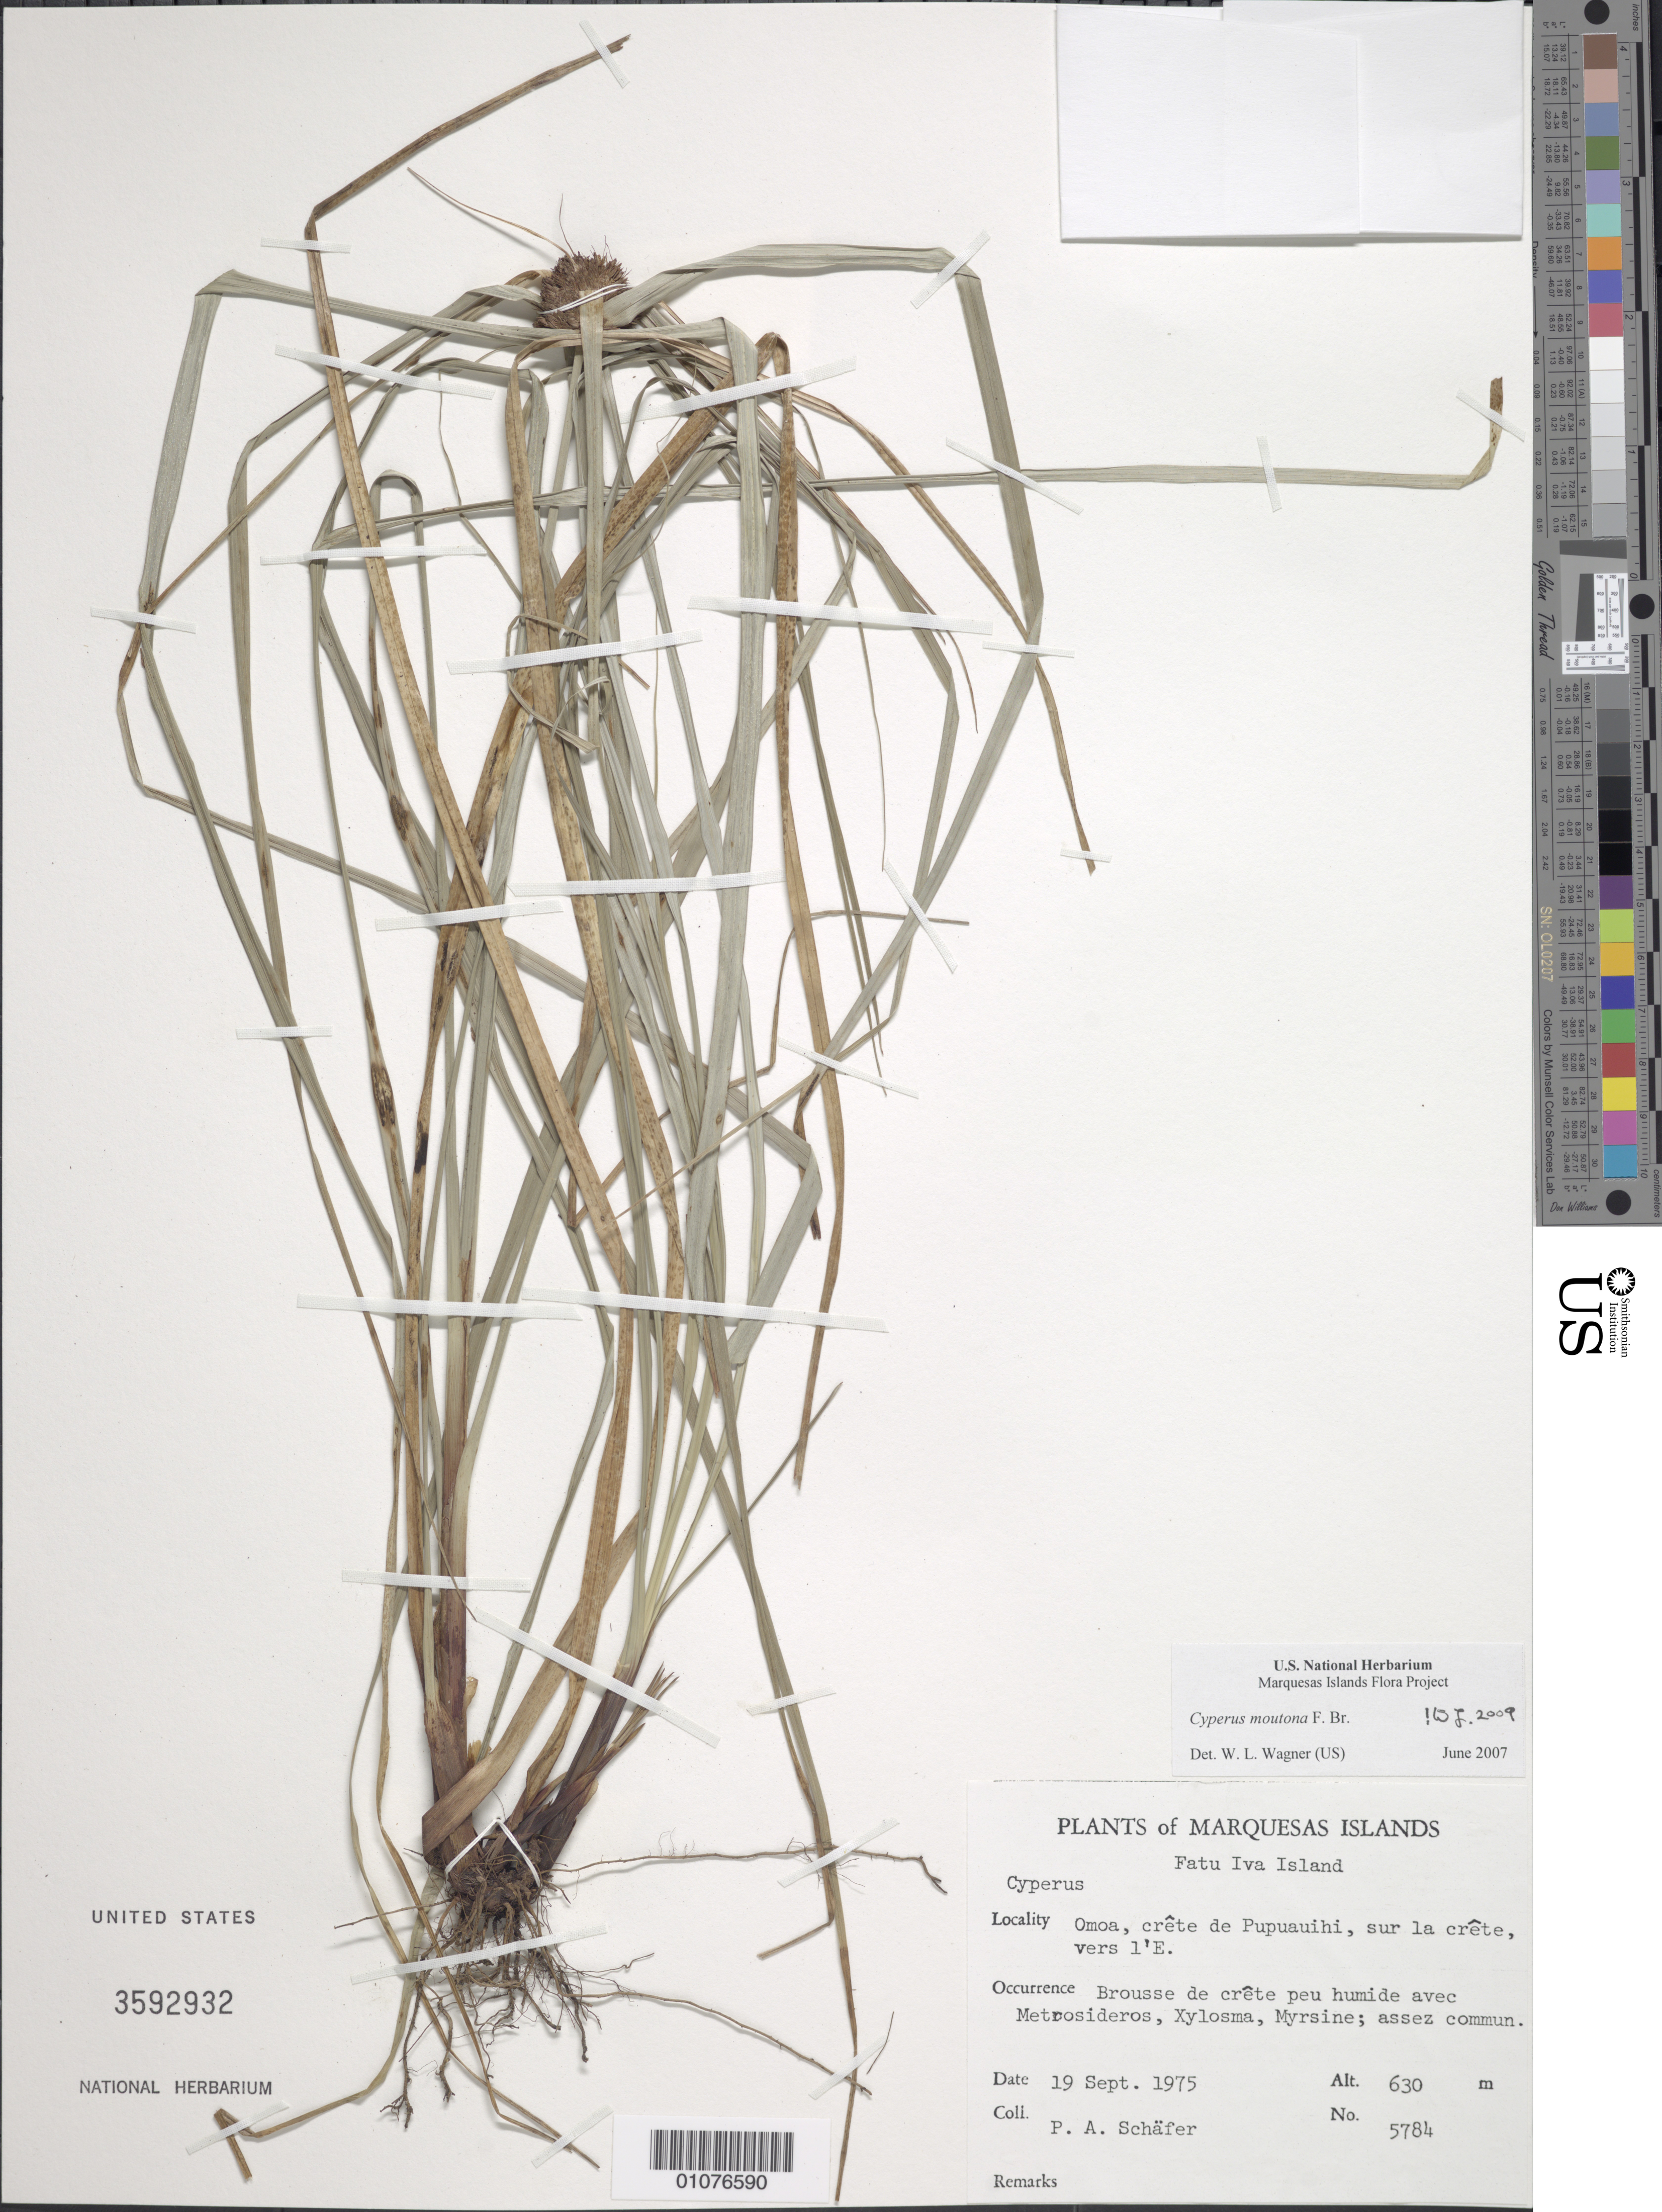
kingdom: Plantae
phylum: Tracheophyta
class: Liliopsida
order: Poales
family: Cyperaceae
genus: Cyperus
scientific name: Cyperus moutona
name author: F. Br.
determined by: Lorence, David H., (PTBG), National Tropical Botanical Garden (UNITED STATES)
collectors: P. A. Schäfer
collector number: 5784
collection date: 1975-09-19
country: French Polynesia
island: Fatu Hiva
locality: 'Omo'a, crête de Pupuauihi, sur la crête, vers l'E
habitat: Brousse de crête peu humide avec Metrosideros, Xylosma, Myrsine; assez commun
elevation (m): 630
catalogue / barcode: US 3592932